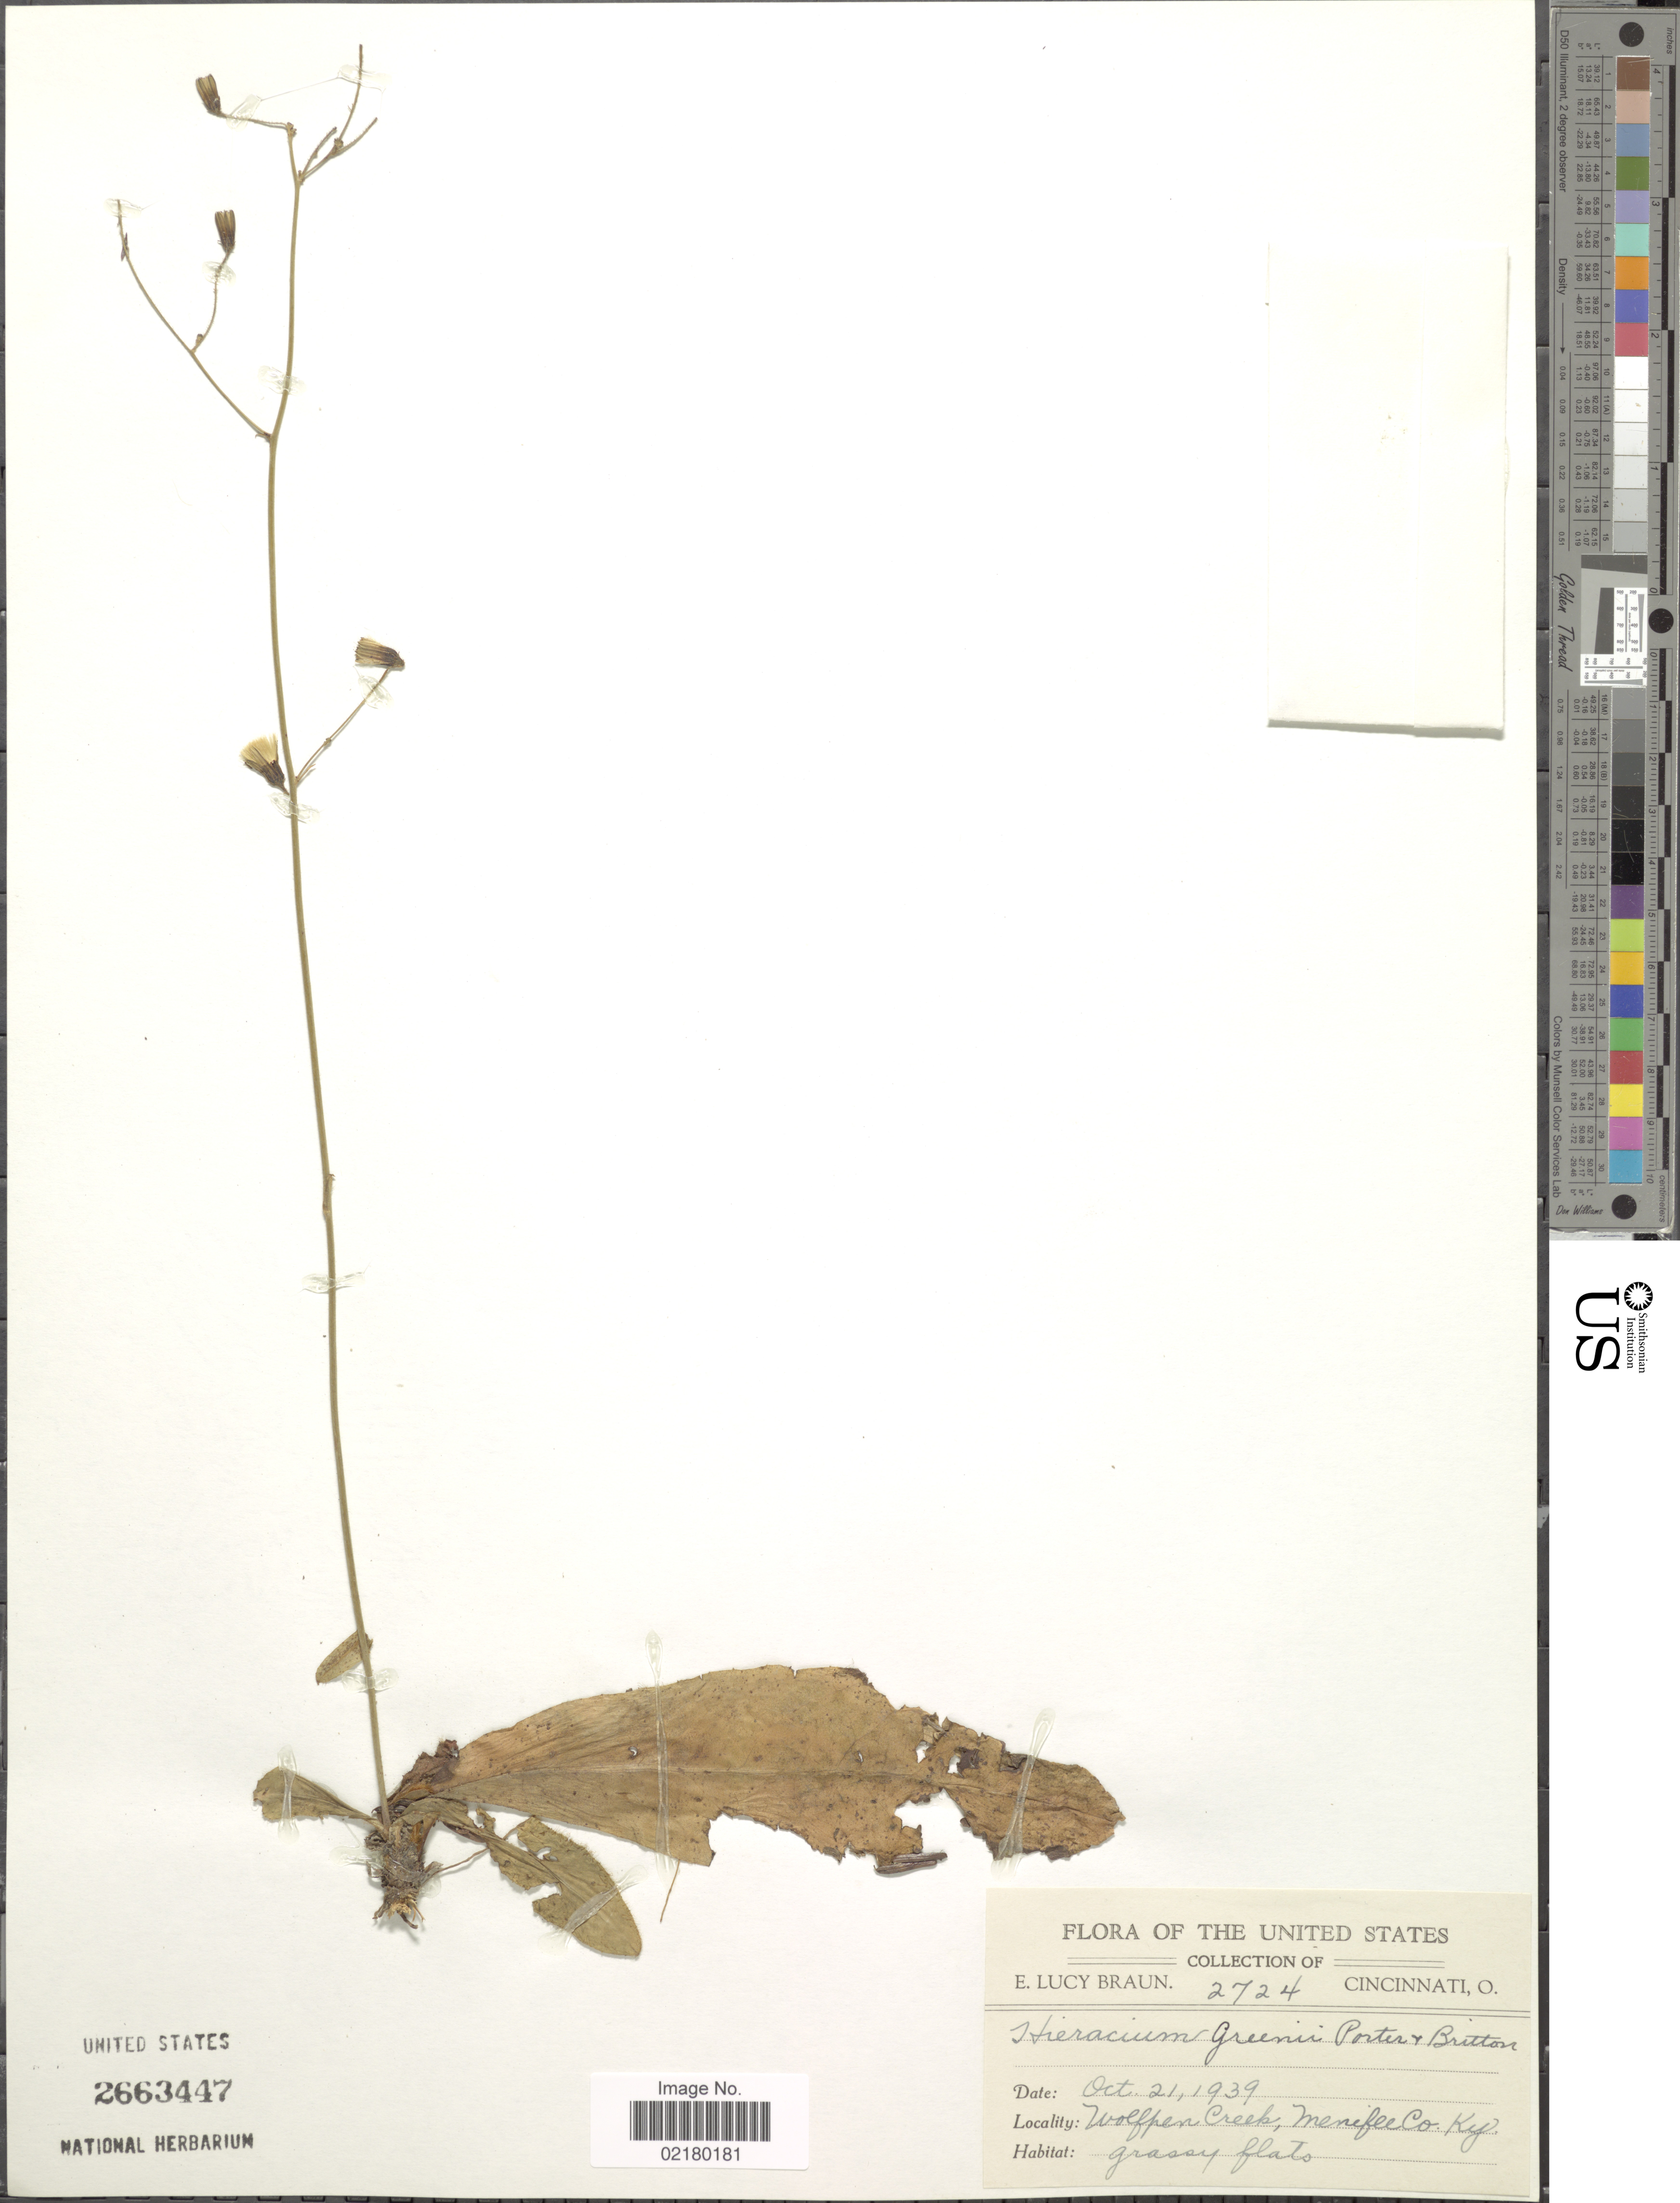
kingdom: Plantae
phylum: Tracheophyta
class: Magnoliopsida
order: Asterales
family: Asteraceae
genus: Hieracium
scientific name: Hieracium gronovii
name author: L.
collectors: E. L. Braun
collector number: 2724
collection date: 1939-10-21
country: United States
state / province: Kentucky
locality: Wolfpen Creek, Menifee Co, grassy flats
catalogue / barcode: US 2663447